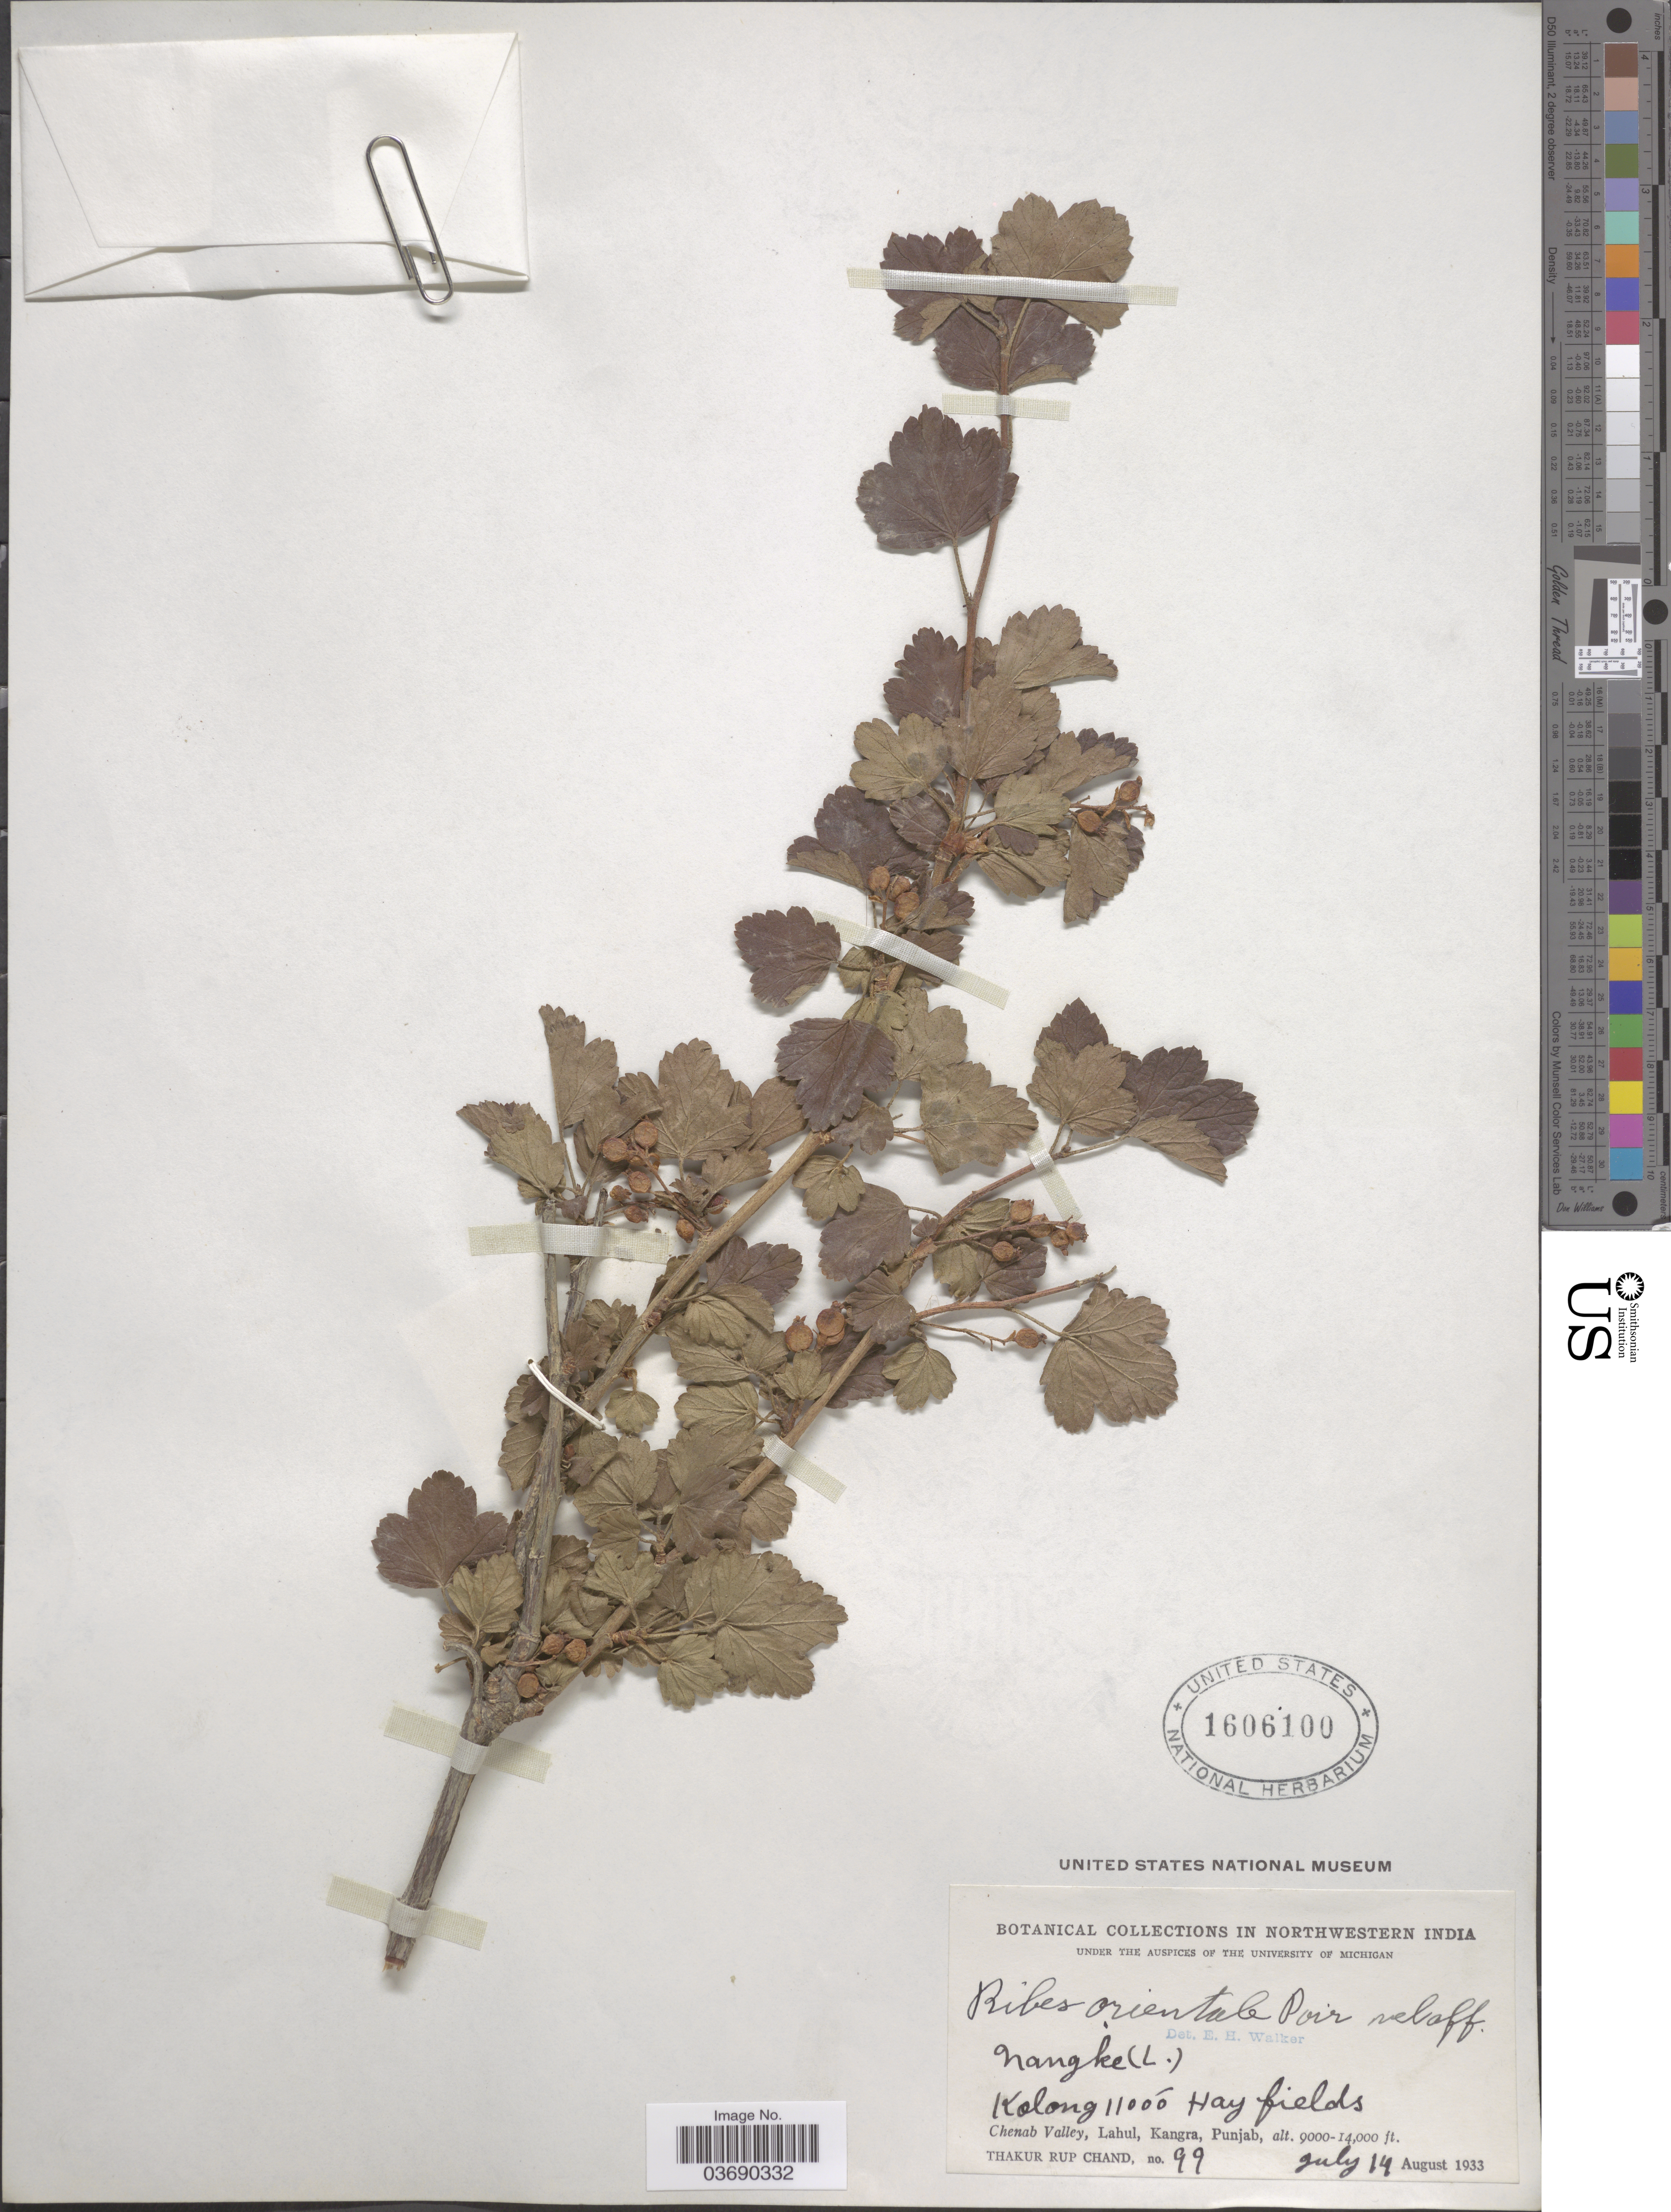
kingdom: Plantae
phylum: Tracheophyta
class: Magnoliopsida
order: Saxifragales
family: Grossulariaceae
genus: Ribes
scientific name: Ribes orientale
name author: Desf.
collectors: T. R. Chand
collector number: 99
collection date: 1933-07-14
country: India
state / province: Punjab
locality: Northwestern India. Kolong 11000 Hay fields. Chenab Valley, Lahul, Kangra.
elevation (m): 2743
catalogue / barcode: US 1606100